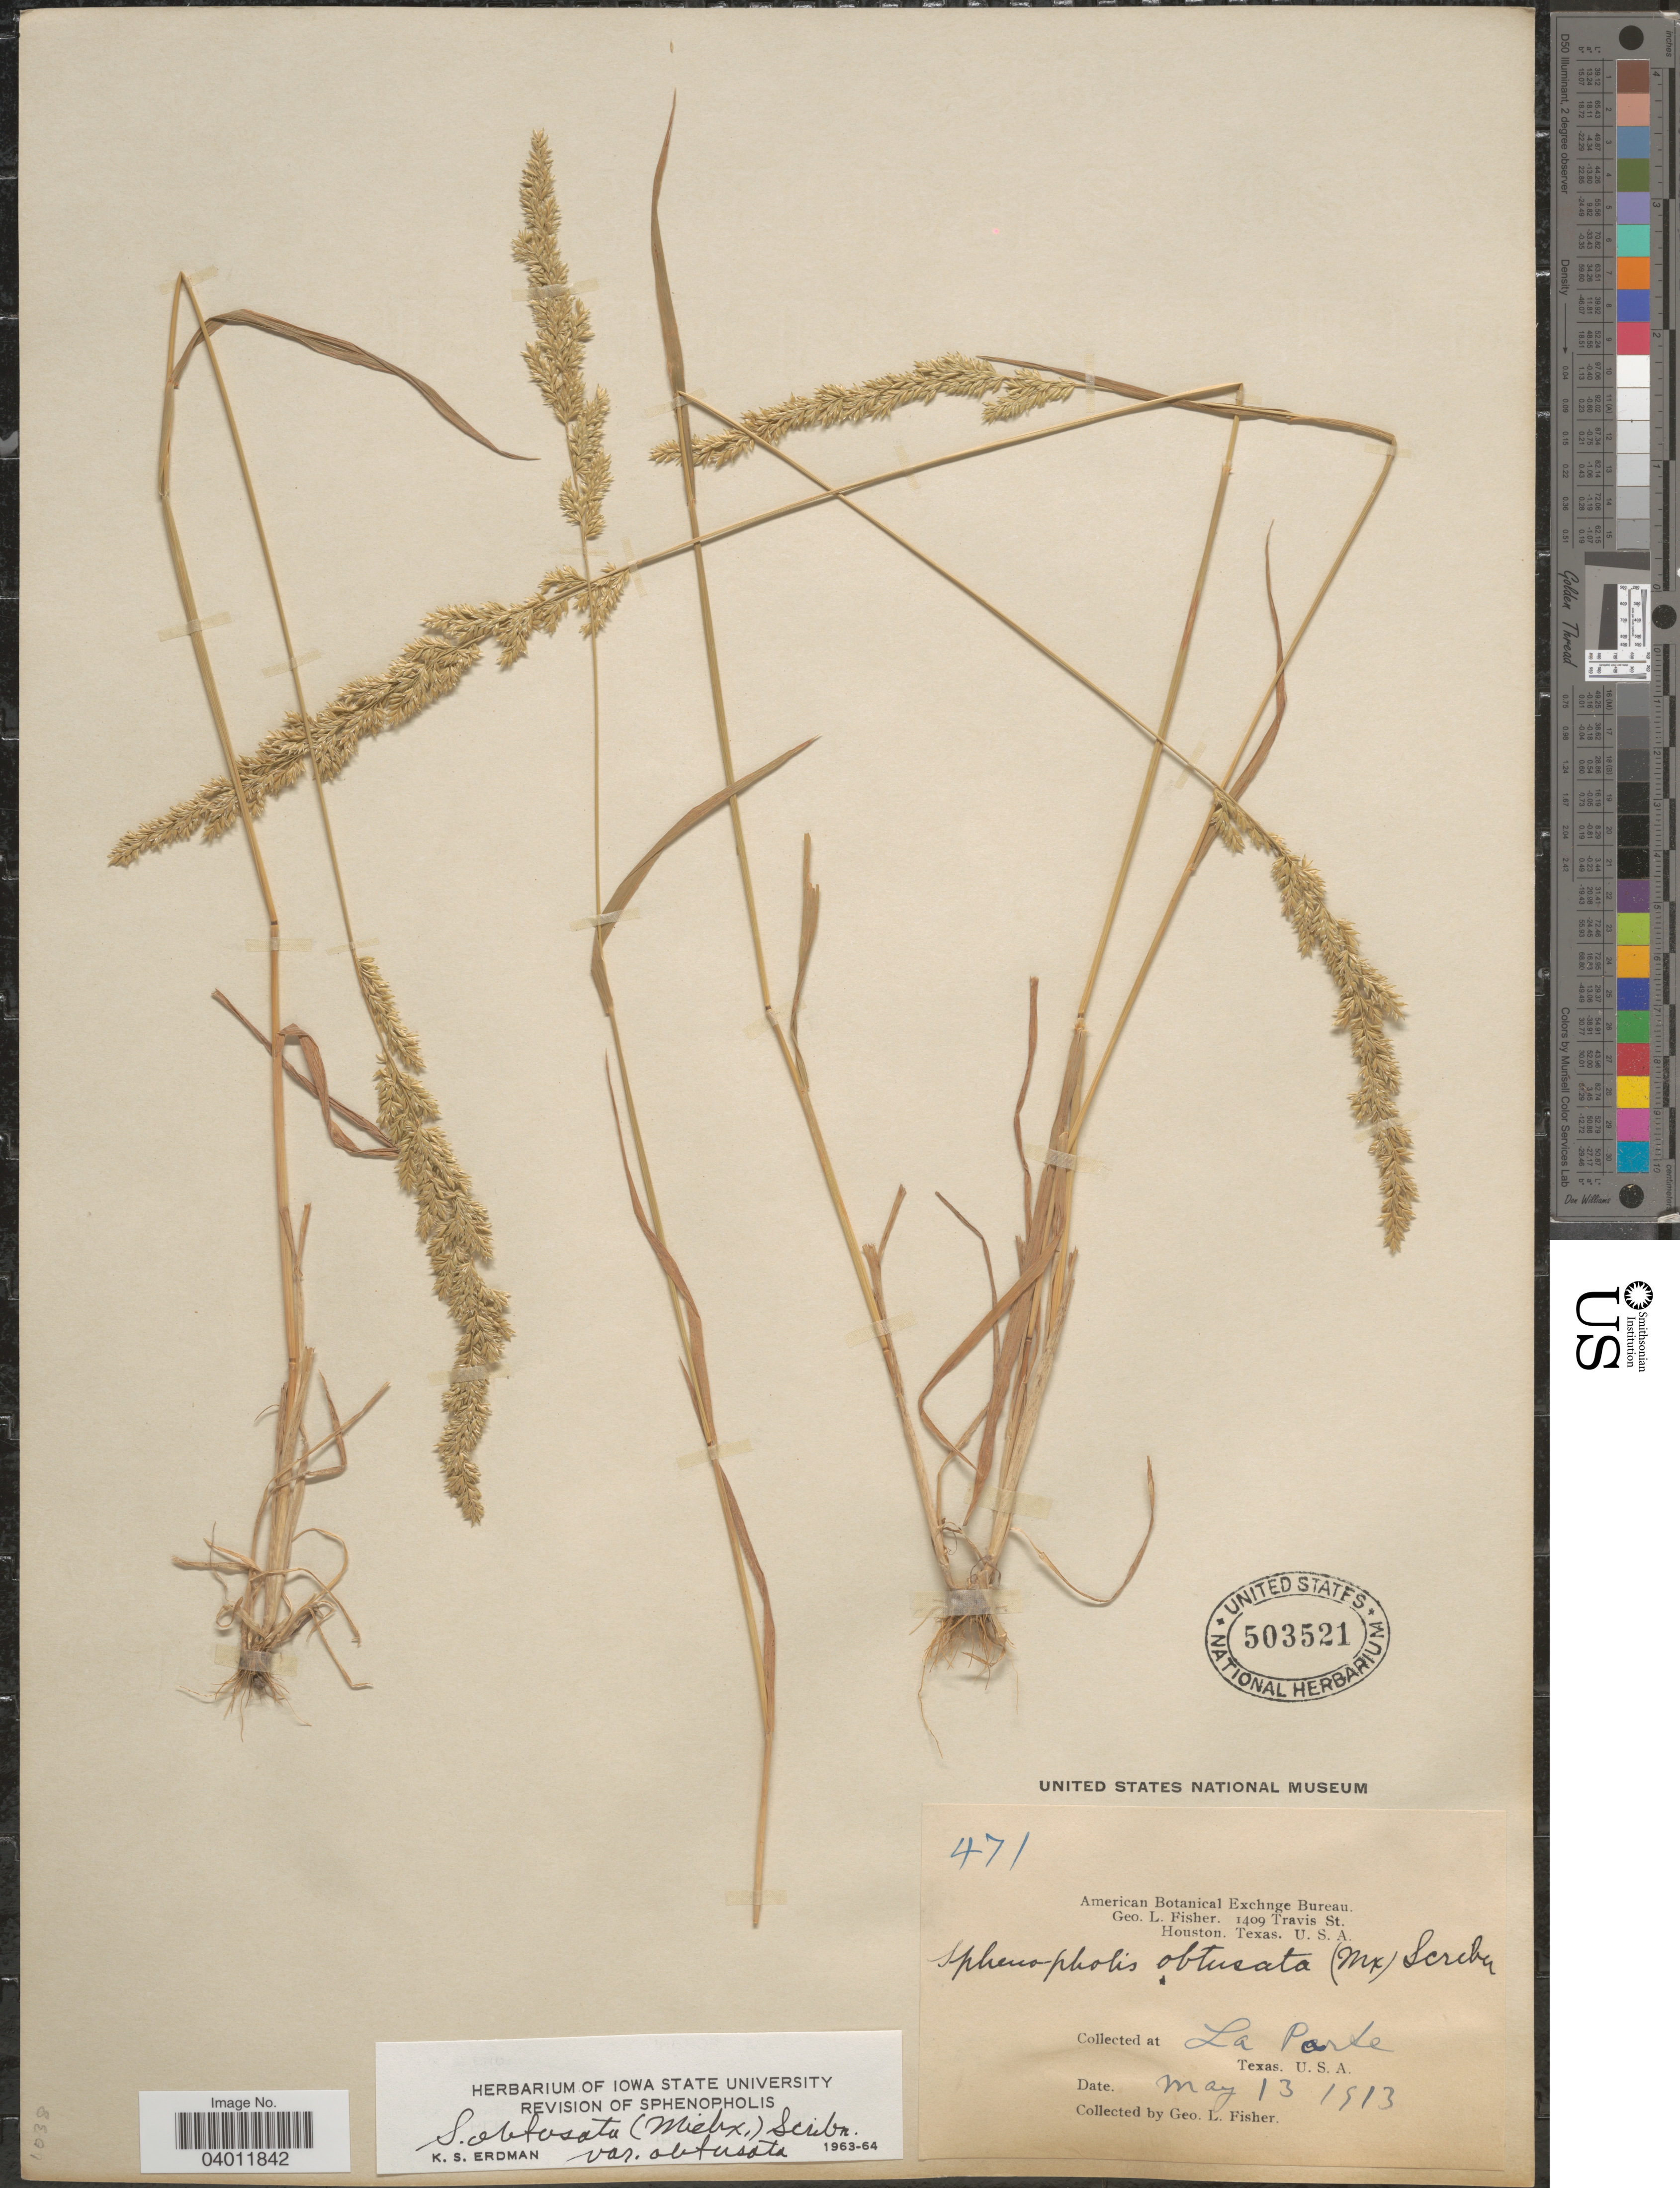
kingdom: Plantae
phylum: Tracheophyta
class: Liliopsida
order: Poales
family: Poaceae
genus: Sphenopholis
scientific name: Sphenopholis obtusata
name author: (Michx.) Scribn.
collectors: G. L. Fisher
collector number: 471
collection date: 1913-05-13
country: United States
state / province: Texas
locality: La Porte.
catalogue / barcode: US 503521